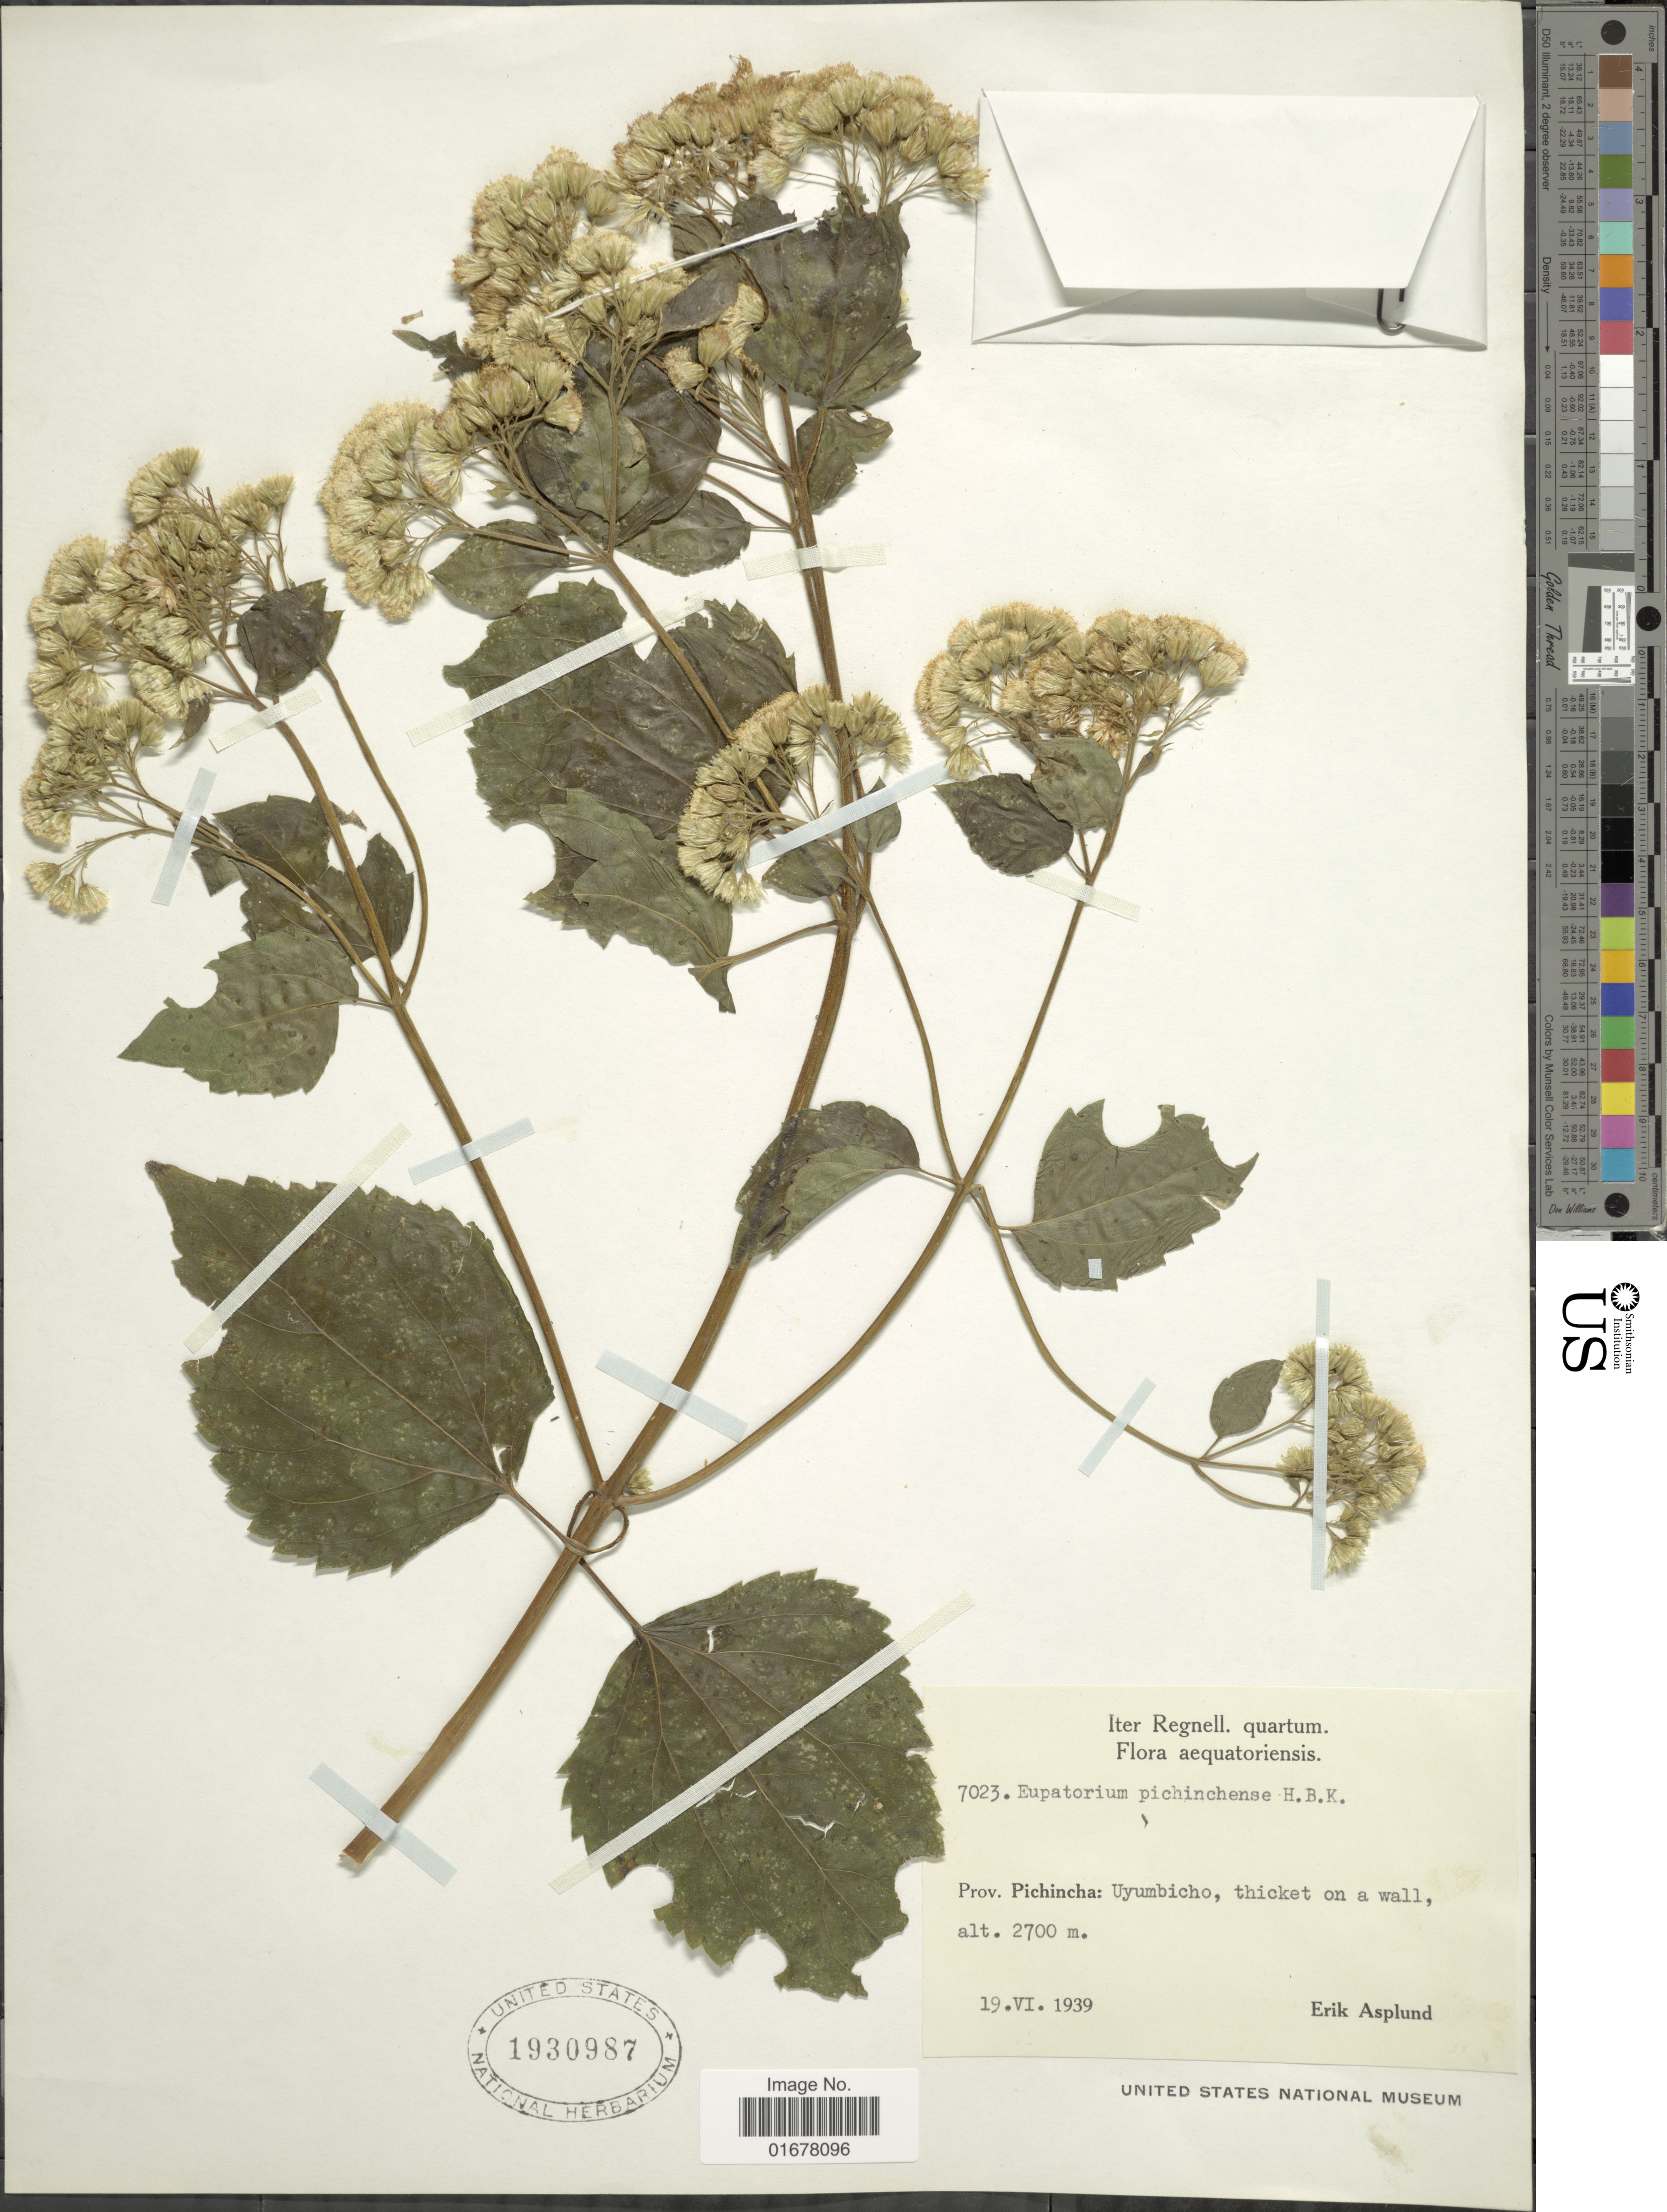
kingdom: Plantae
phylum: Tracheophyta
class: Magnoliopsida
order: Asterales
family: Asteraceae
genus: Ageratina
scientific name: Ageratina sodiroi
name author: (Hieron.) R.M. King & H. Rob.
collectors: E. Asplund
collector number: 7023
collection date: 1939-06-19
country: Ecuador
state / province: Pichincha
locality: Prov. Pichincha: Uyumbicho, thicket on a wall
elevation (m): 2700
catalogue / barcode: US 1930987